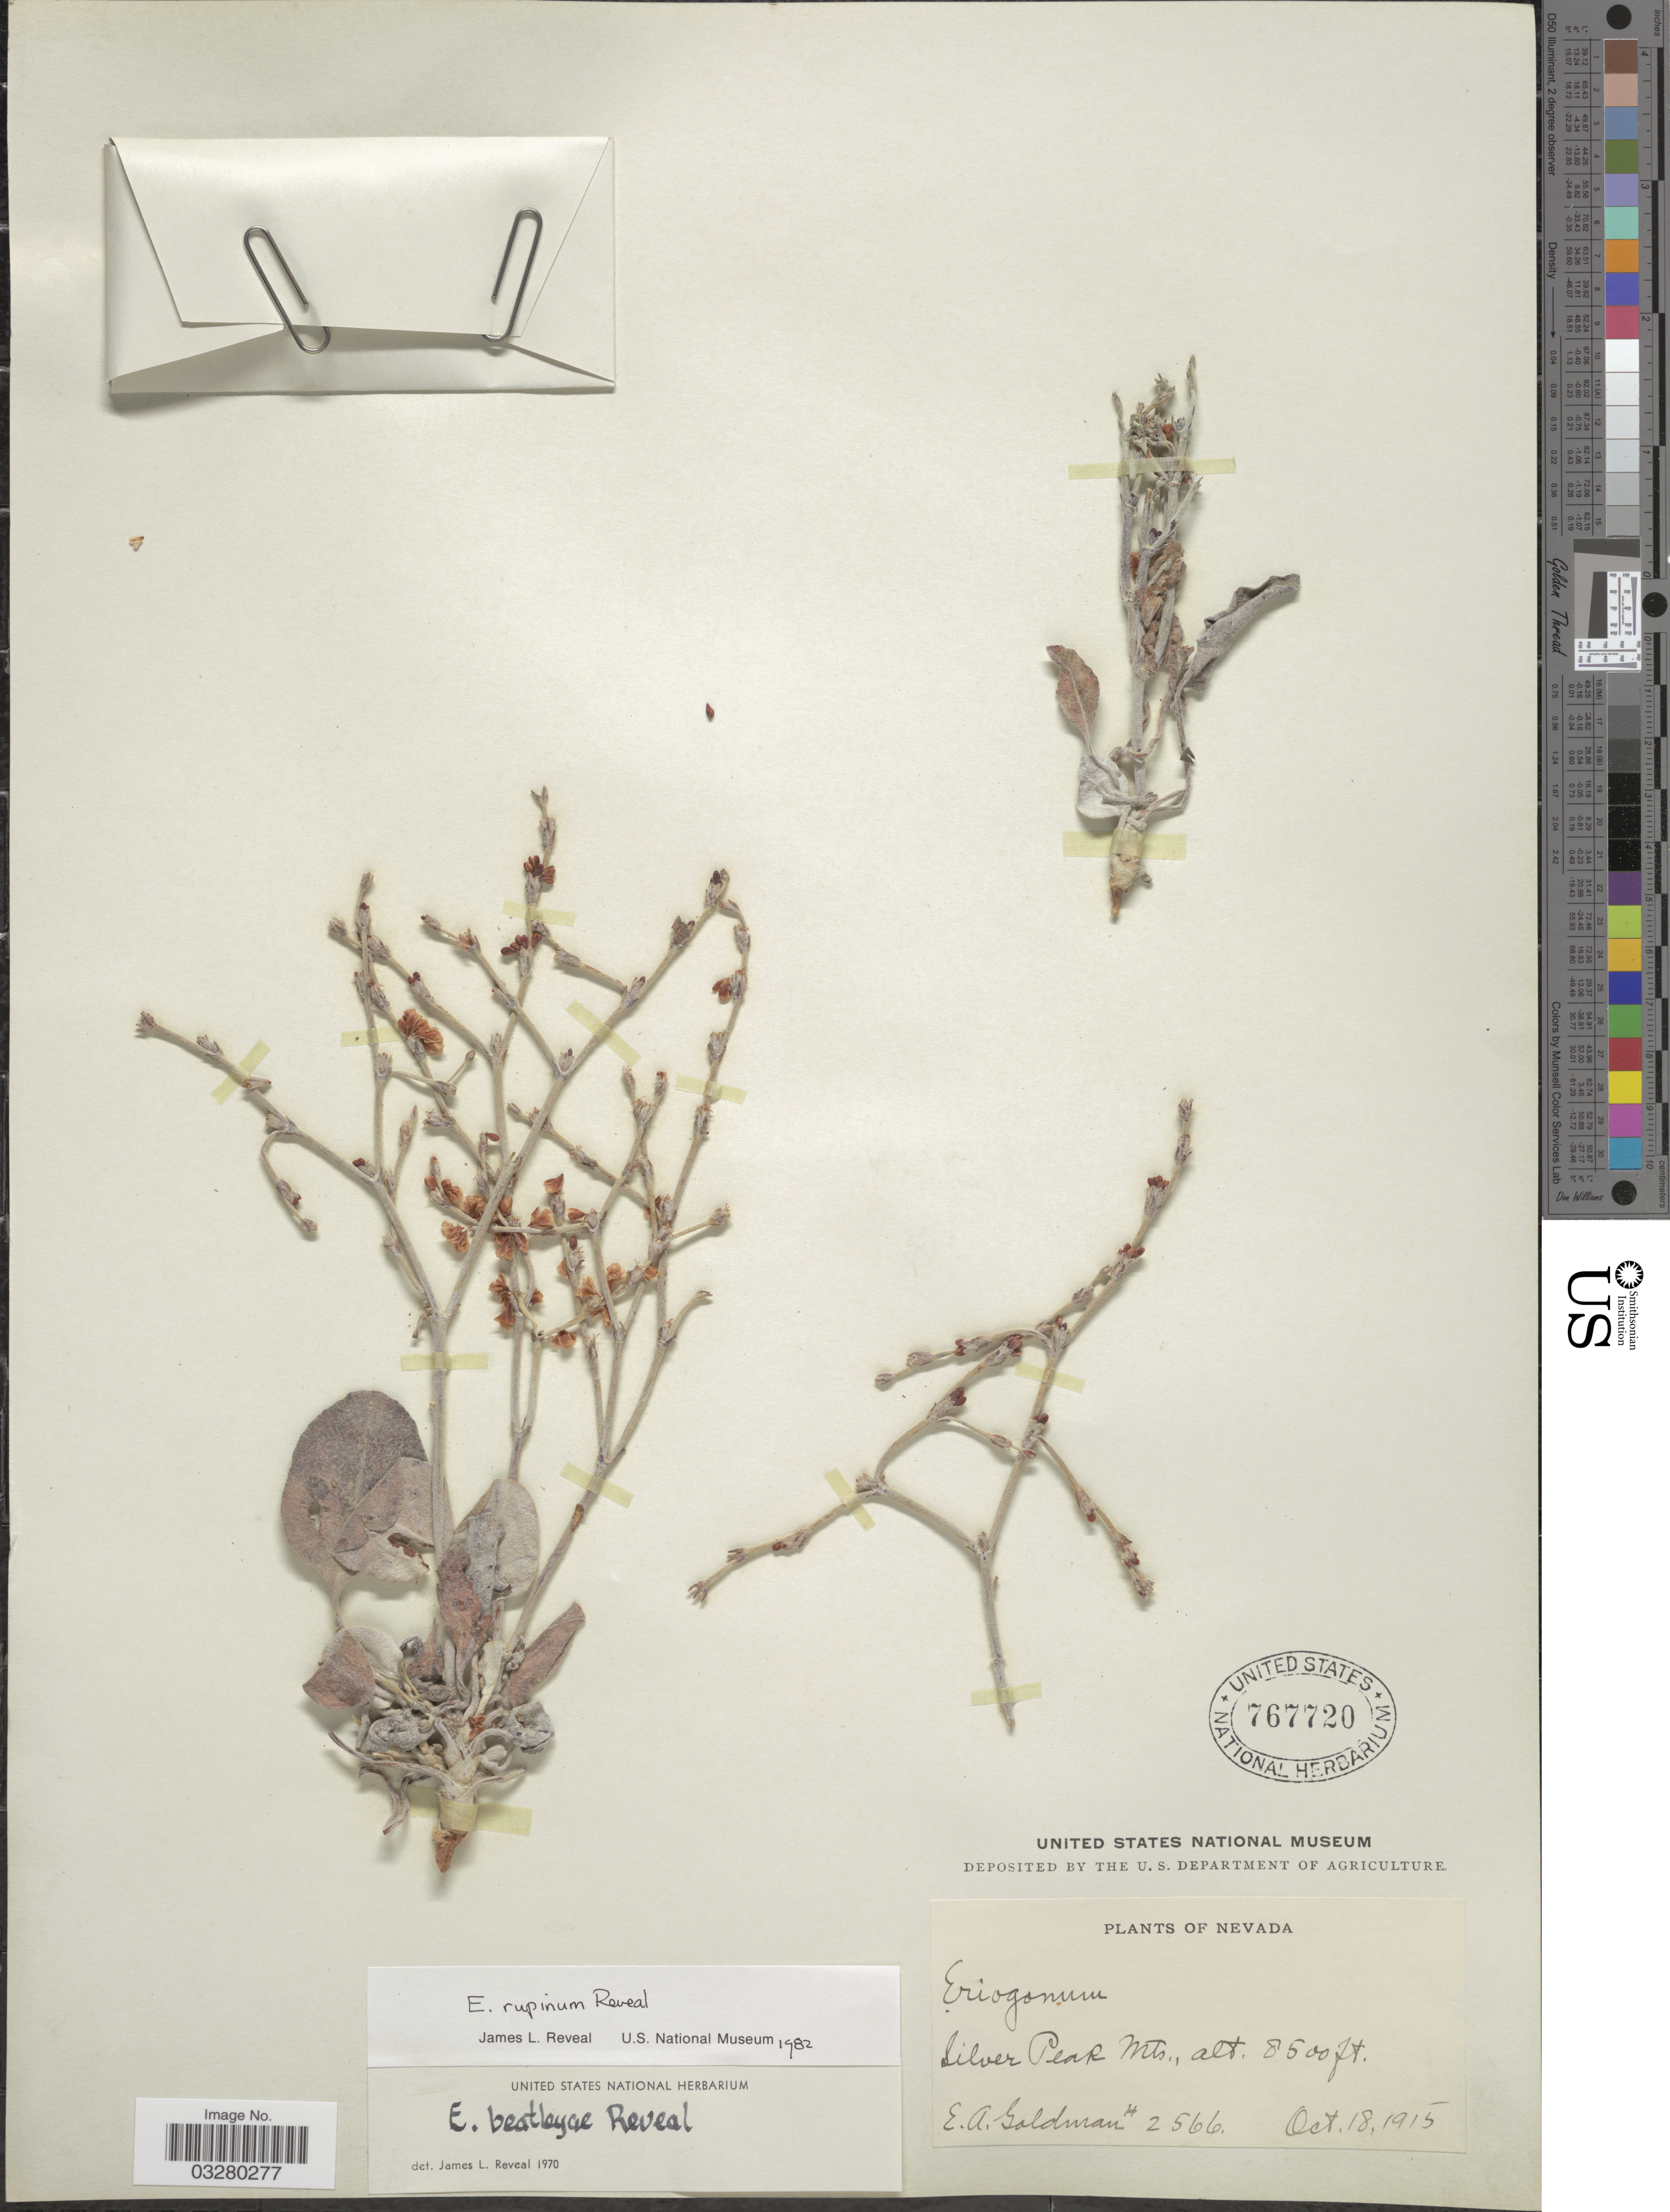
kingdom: Plantae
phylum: Tracheophyta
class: Magnoliopsida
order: Caryophyllales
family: Polygonaceae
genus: Eriogonum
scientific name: Eriogonum rupinum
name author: Reveal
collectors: E. A. Goldman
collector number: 2566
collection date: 1915-10-18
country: United States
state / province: Nevada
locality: Silver Peak Mts.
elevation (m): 2591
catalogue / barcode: US 767720